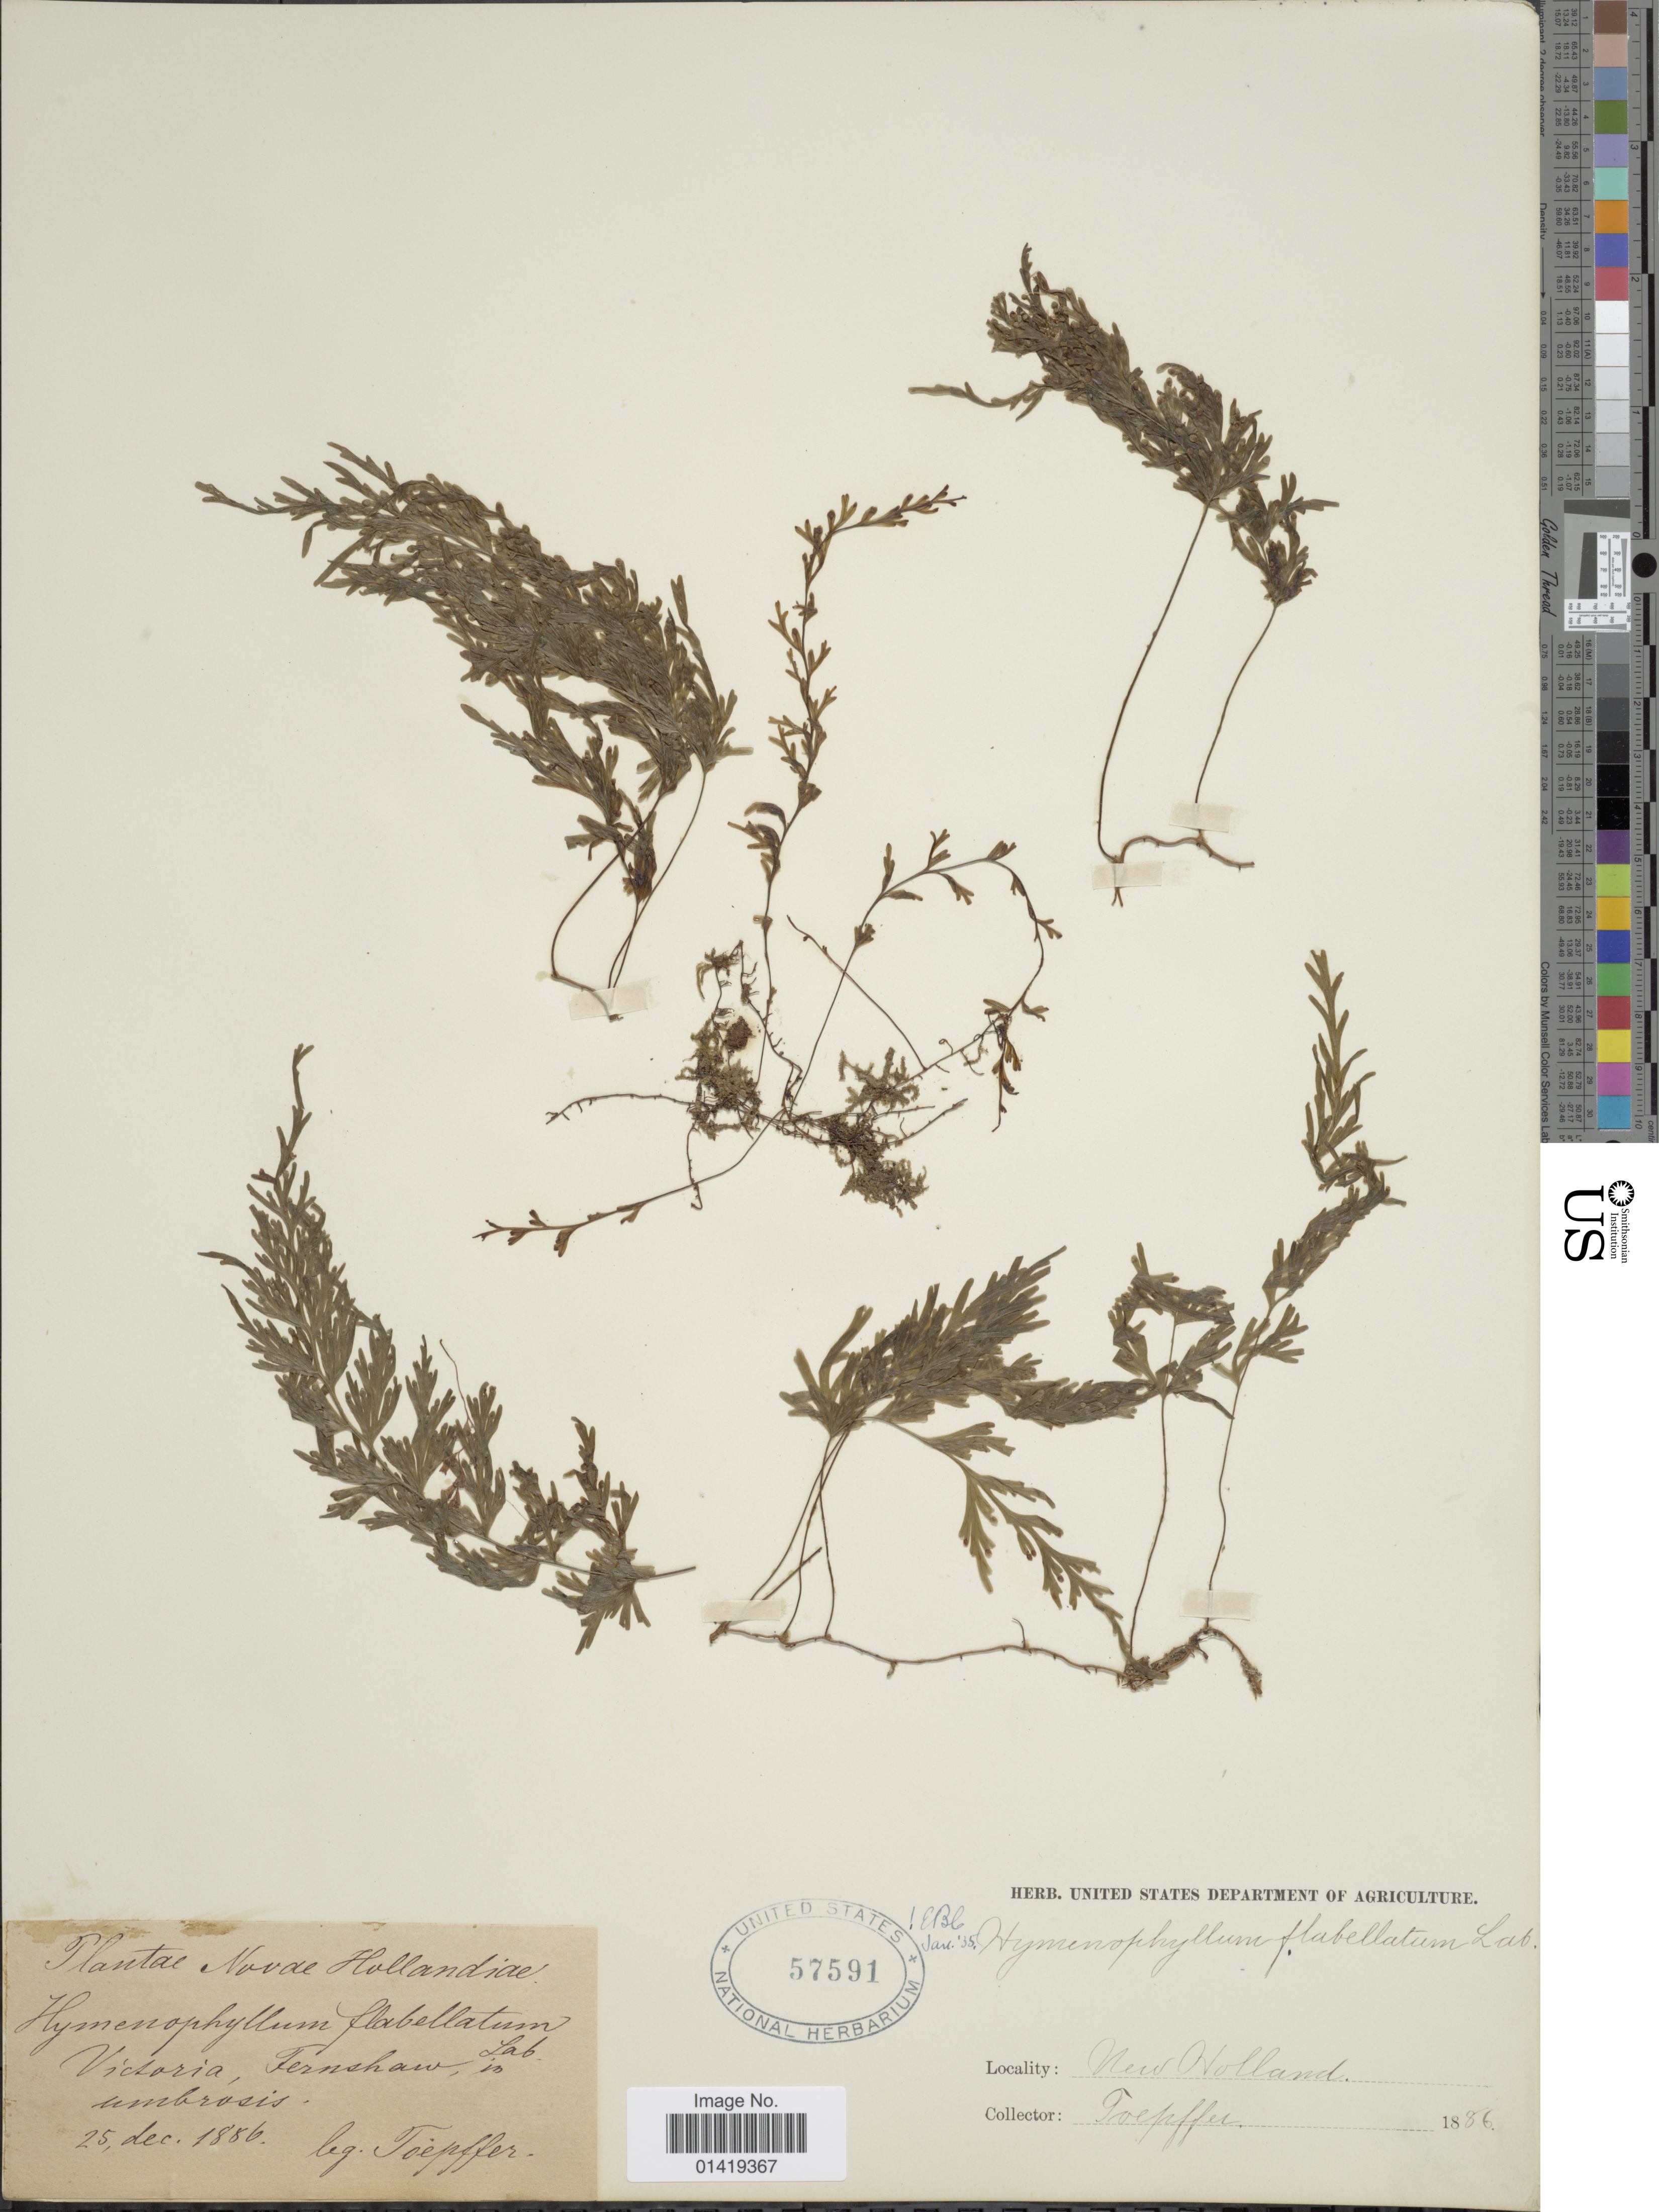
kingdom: Plantae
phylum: Tracheophyta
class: Polypodiopsida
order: Hymenophyllales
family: Hymenophyllaceae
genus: Hymenophyllum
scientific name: Hymenophyllum flabellatum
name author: Labill.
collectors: A. Toepffer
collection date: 1856-12-25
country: Australia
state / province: Victoria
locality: New Holland Victoria Fernshaw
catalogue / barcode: US 57591